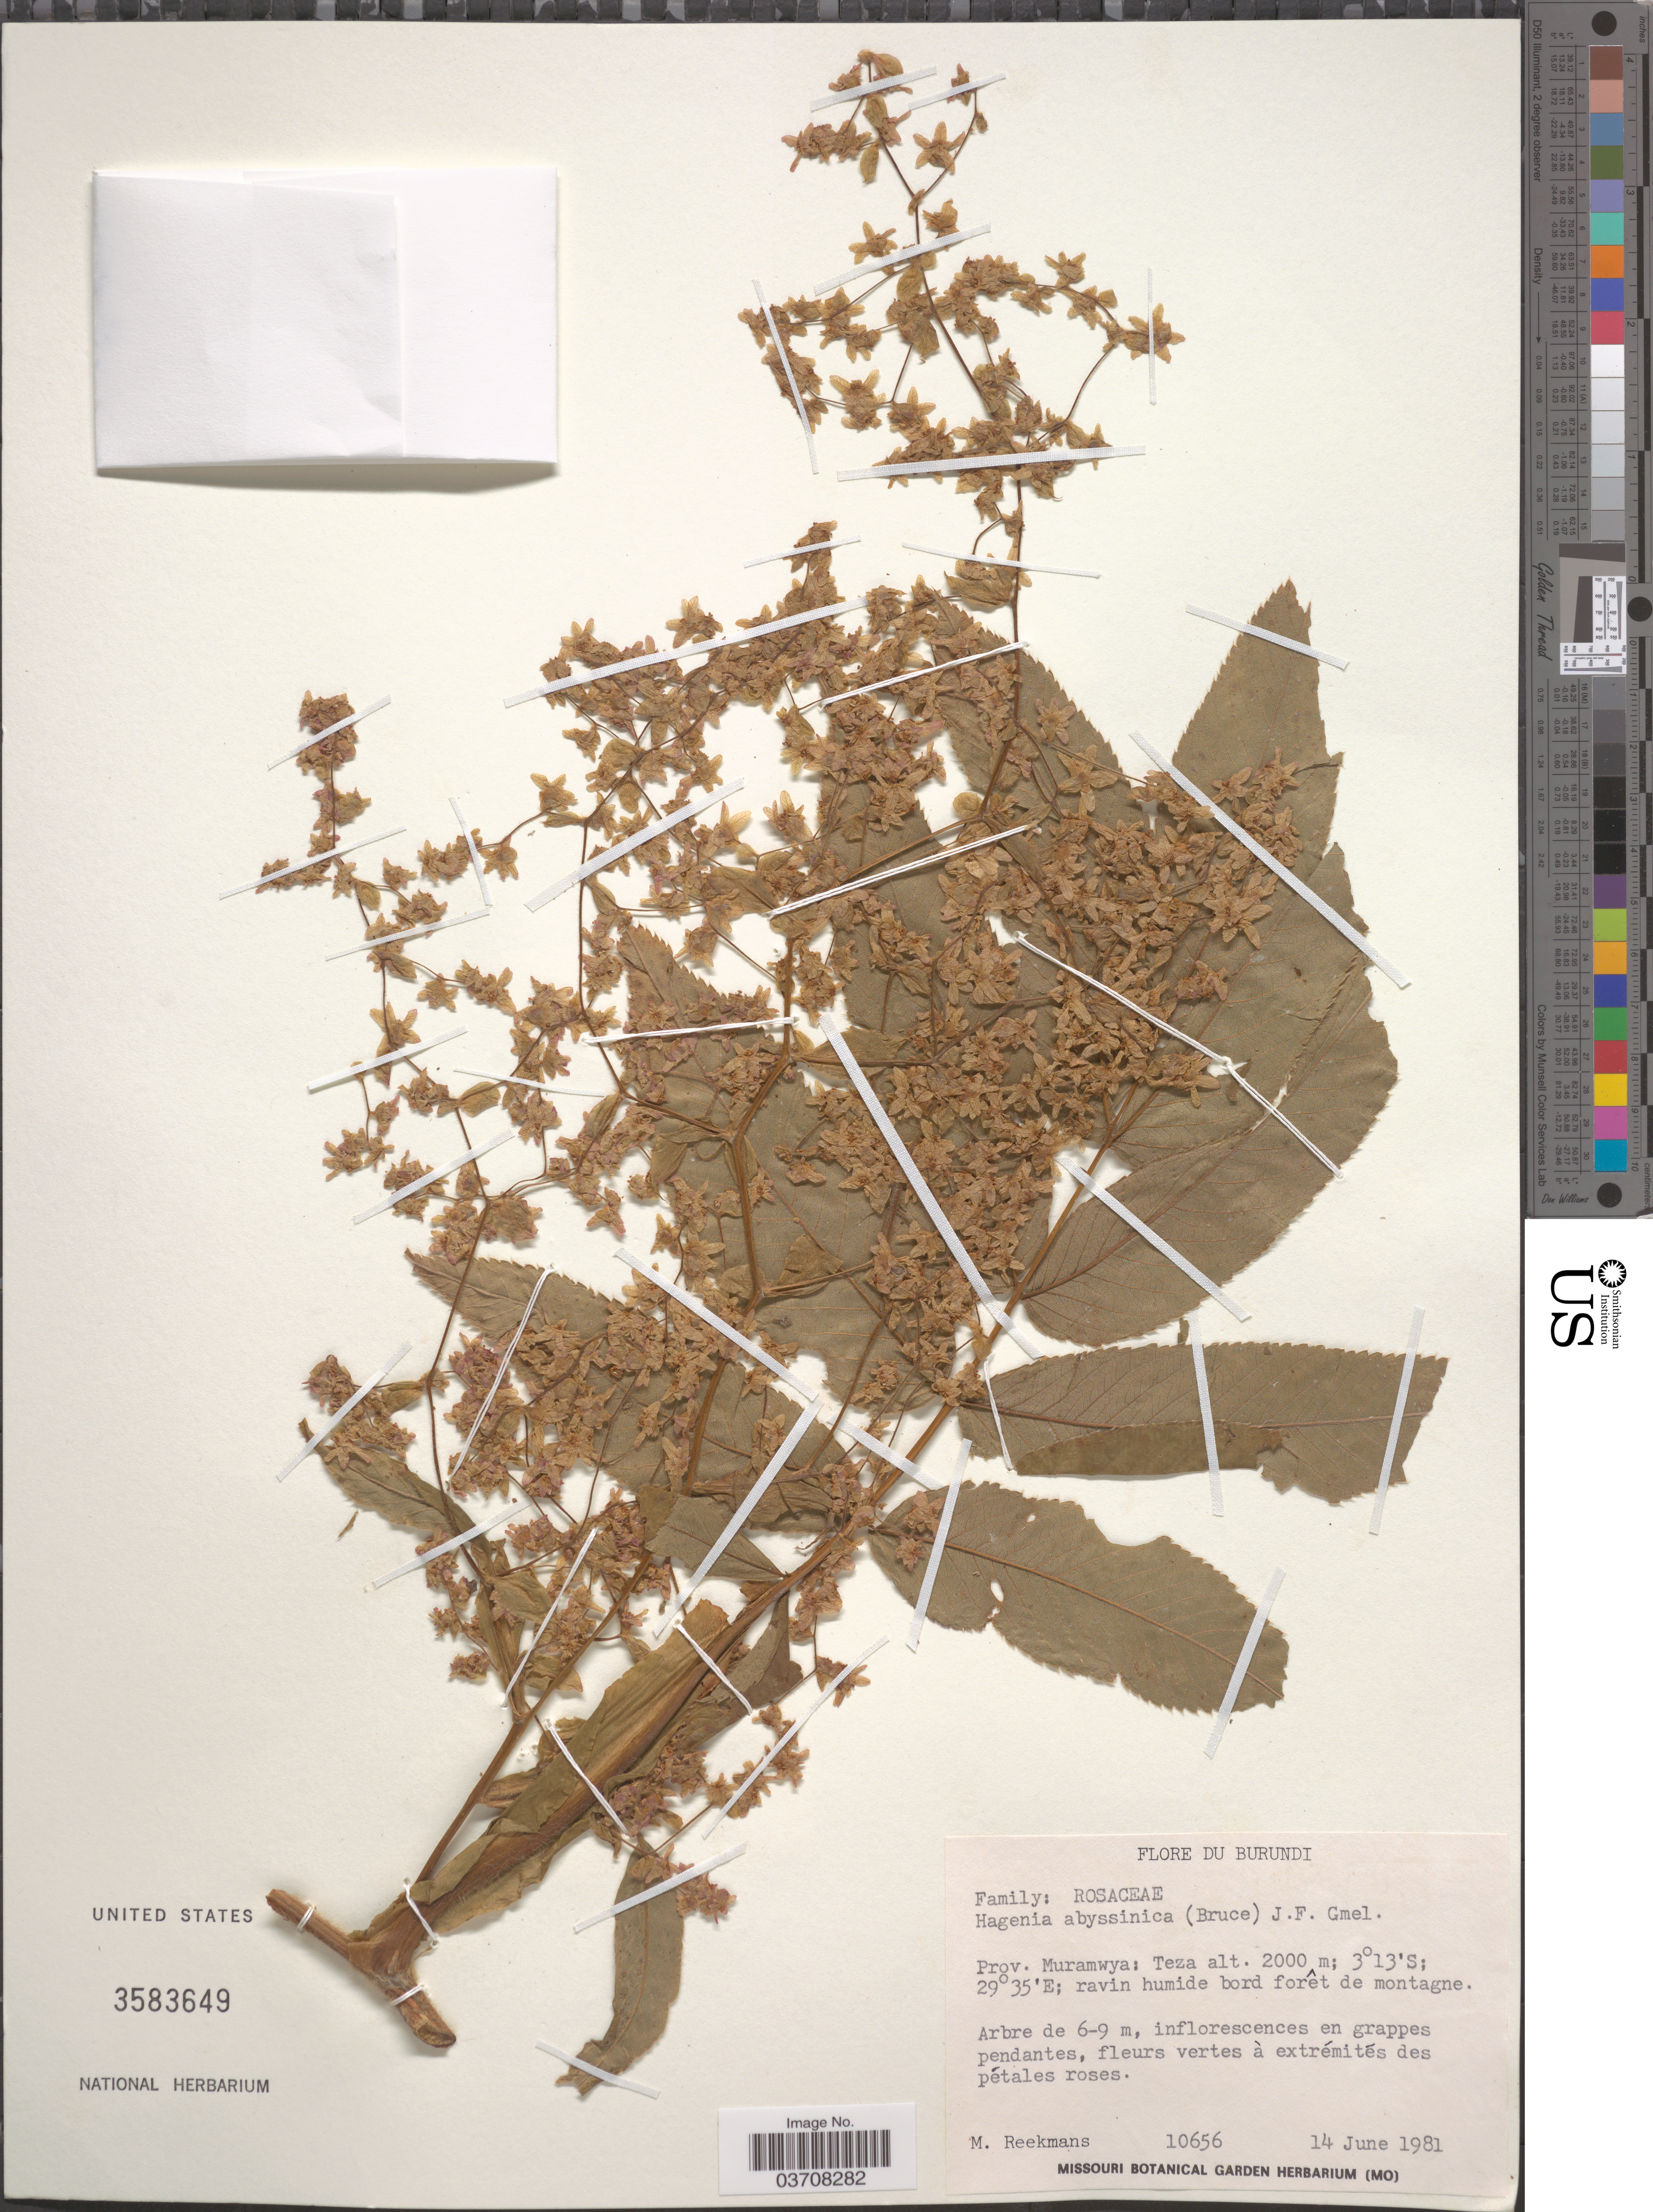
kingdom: Plantae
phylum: Tracheophyta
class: Magnoliopsida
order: Rosales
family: Rosaceae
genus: Hagenia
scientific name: Hagenia abyssinica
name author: (Bruce) J.F. Gmel.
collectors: M. Reekmans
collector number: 10656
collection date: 1981-06-14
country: Burundi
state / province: Muramvya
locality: Prov. Muramwya. Teza.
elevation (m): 2000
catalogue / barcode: US 3583649